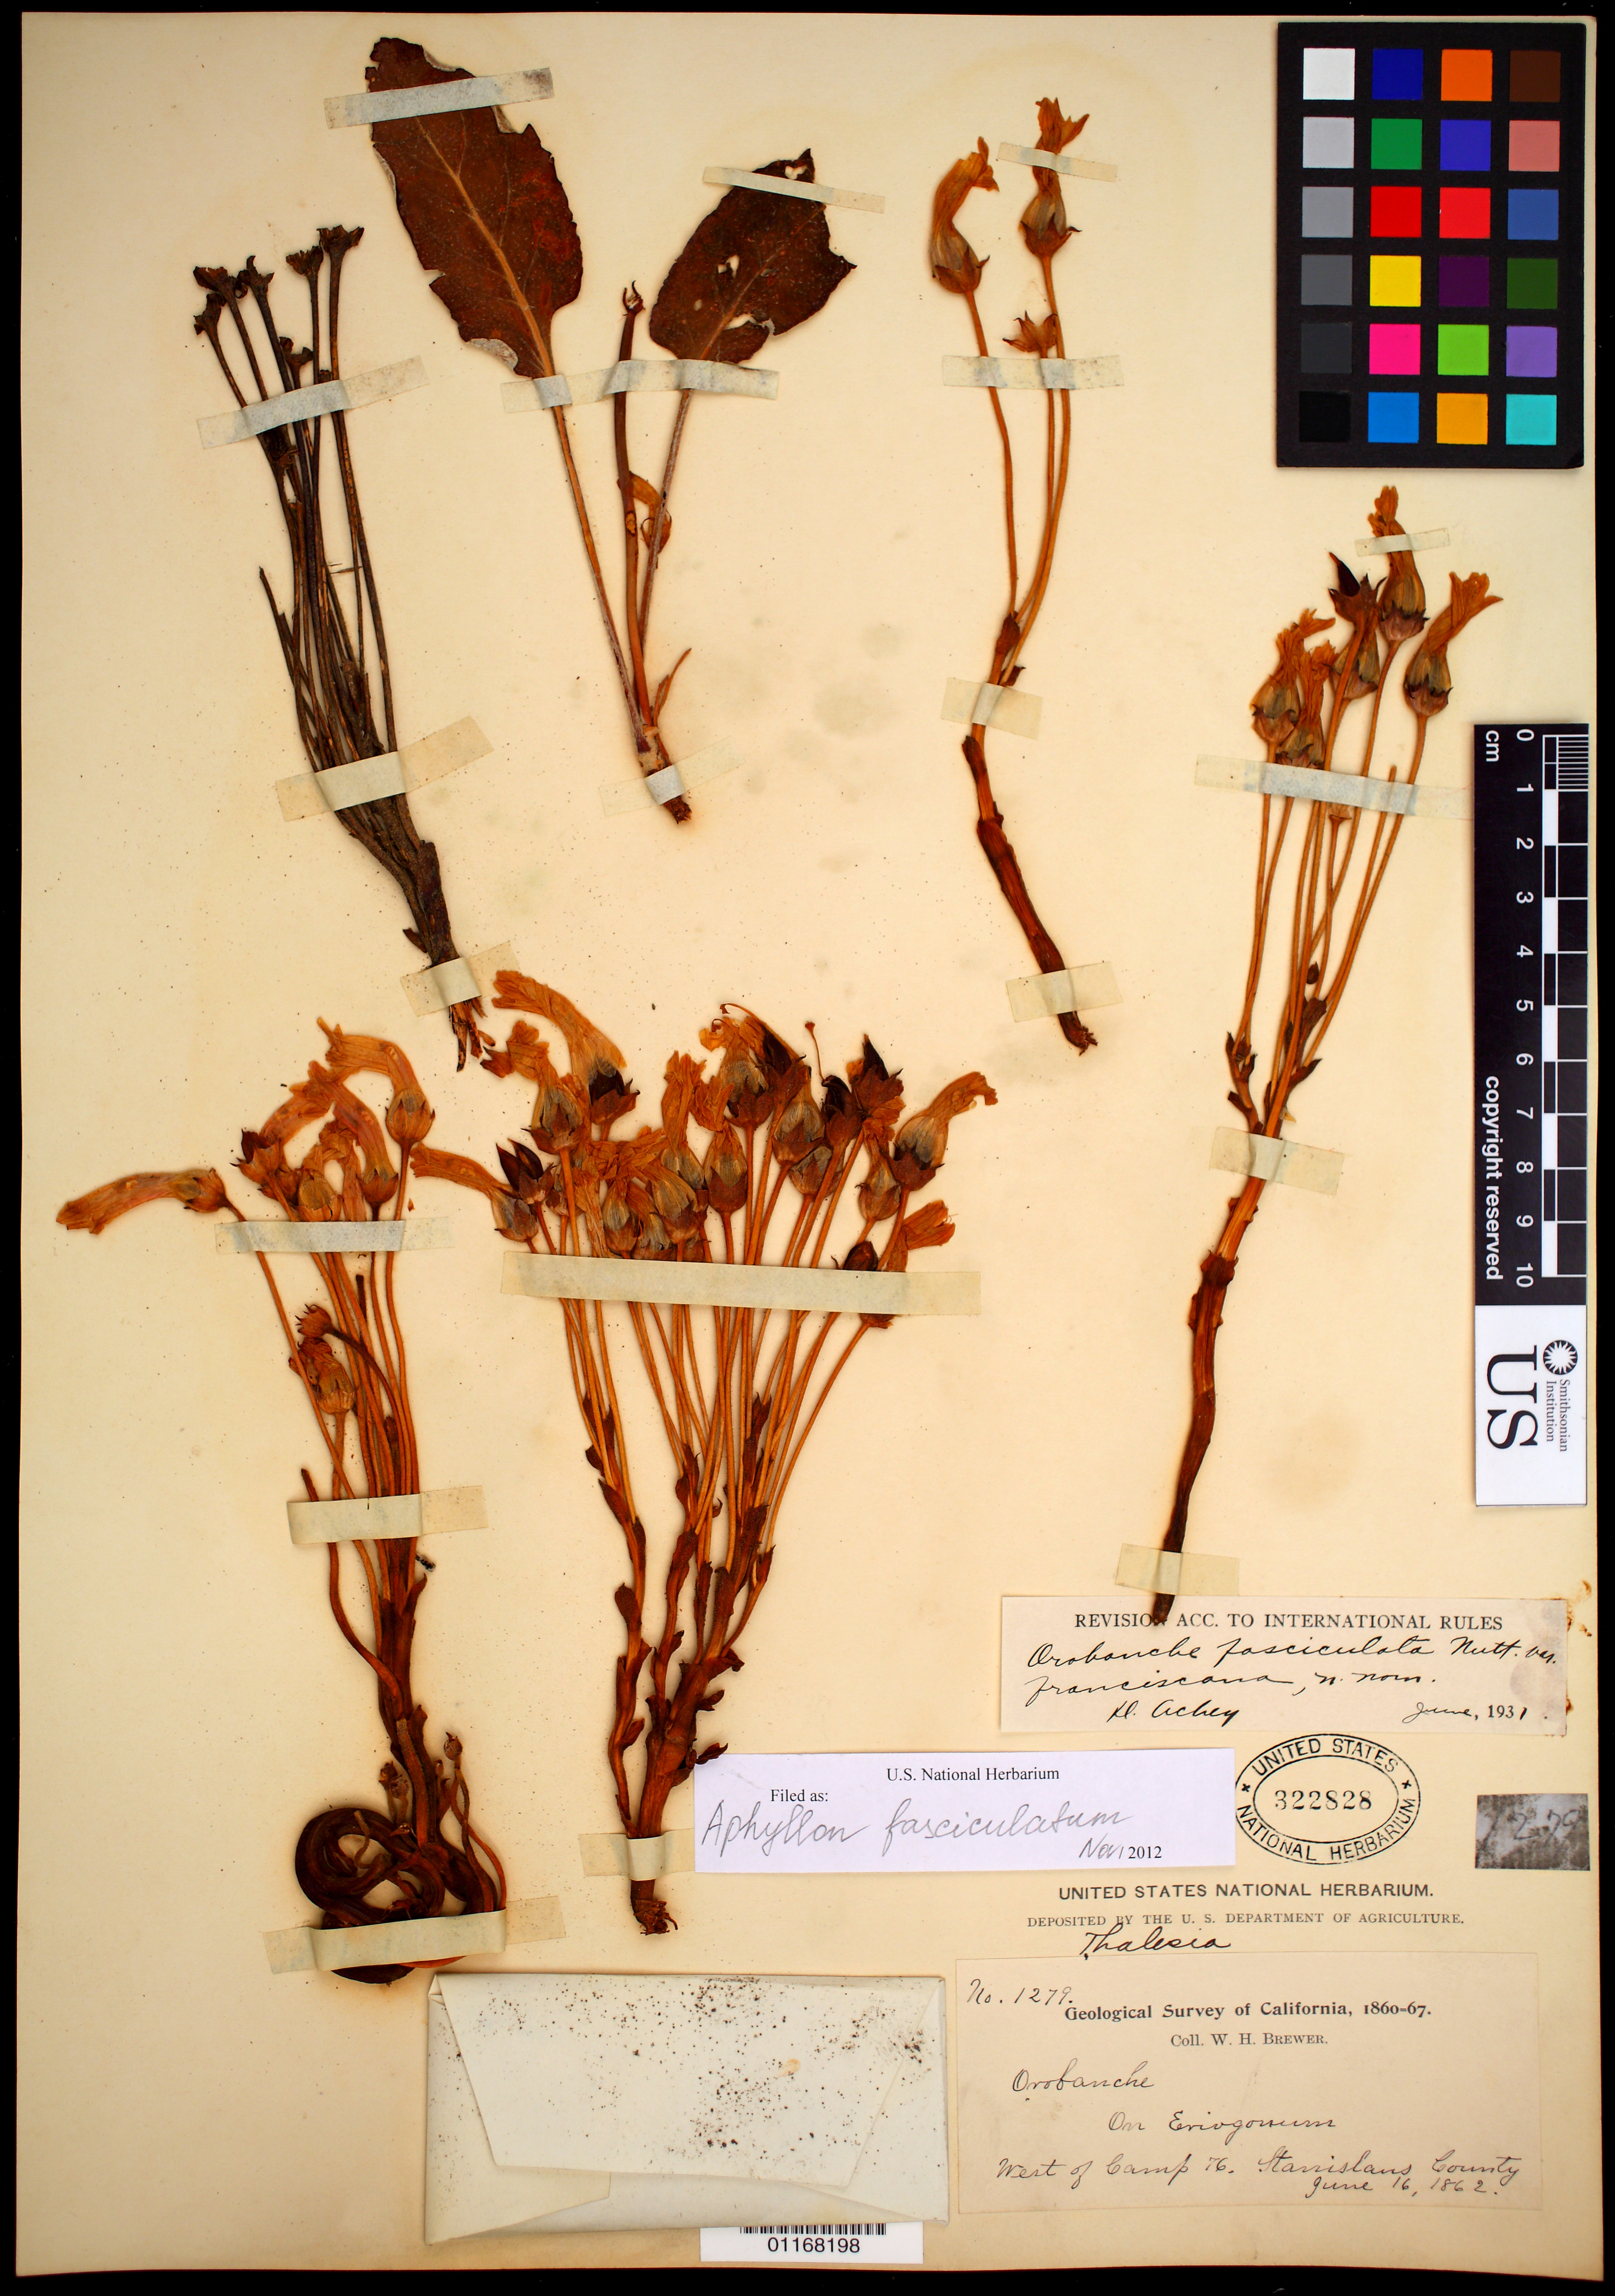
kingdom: Plantae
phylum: Tracheophyta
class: Magnoliopsida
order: Lamiales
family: Orobanchaceae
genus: Aphyllon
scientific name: Aphyllon fasciculatum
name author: (Nutt.) Torr. & A. Gray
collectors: W. H. Brewer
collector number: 1279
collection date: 1862-06-16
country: United States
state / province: California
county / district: Stanislaus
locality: West of Camp 76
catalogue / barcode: US 322828